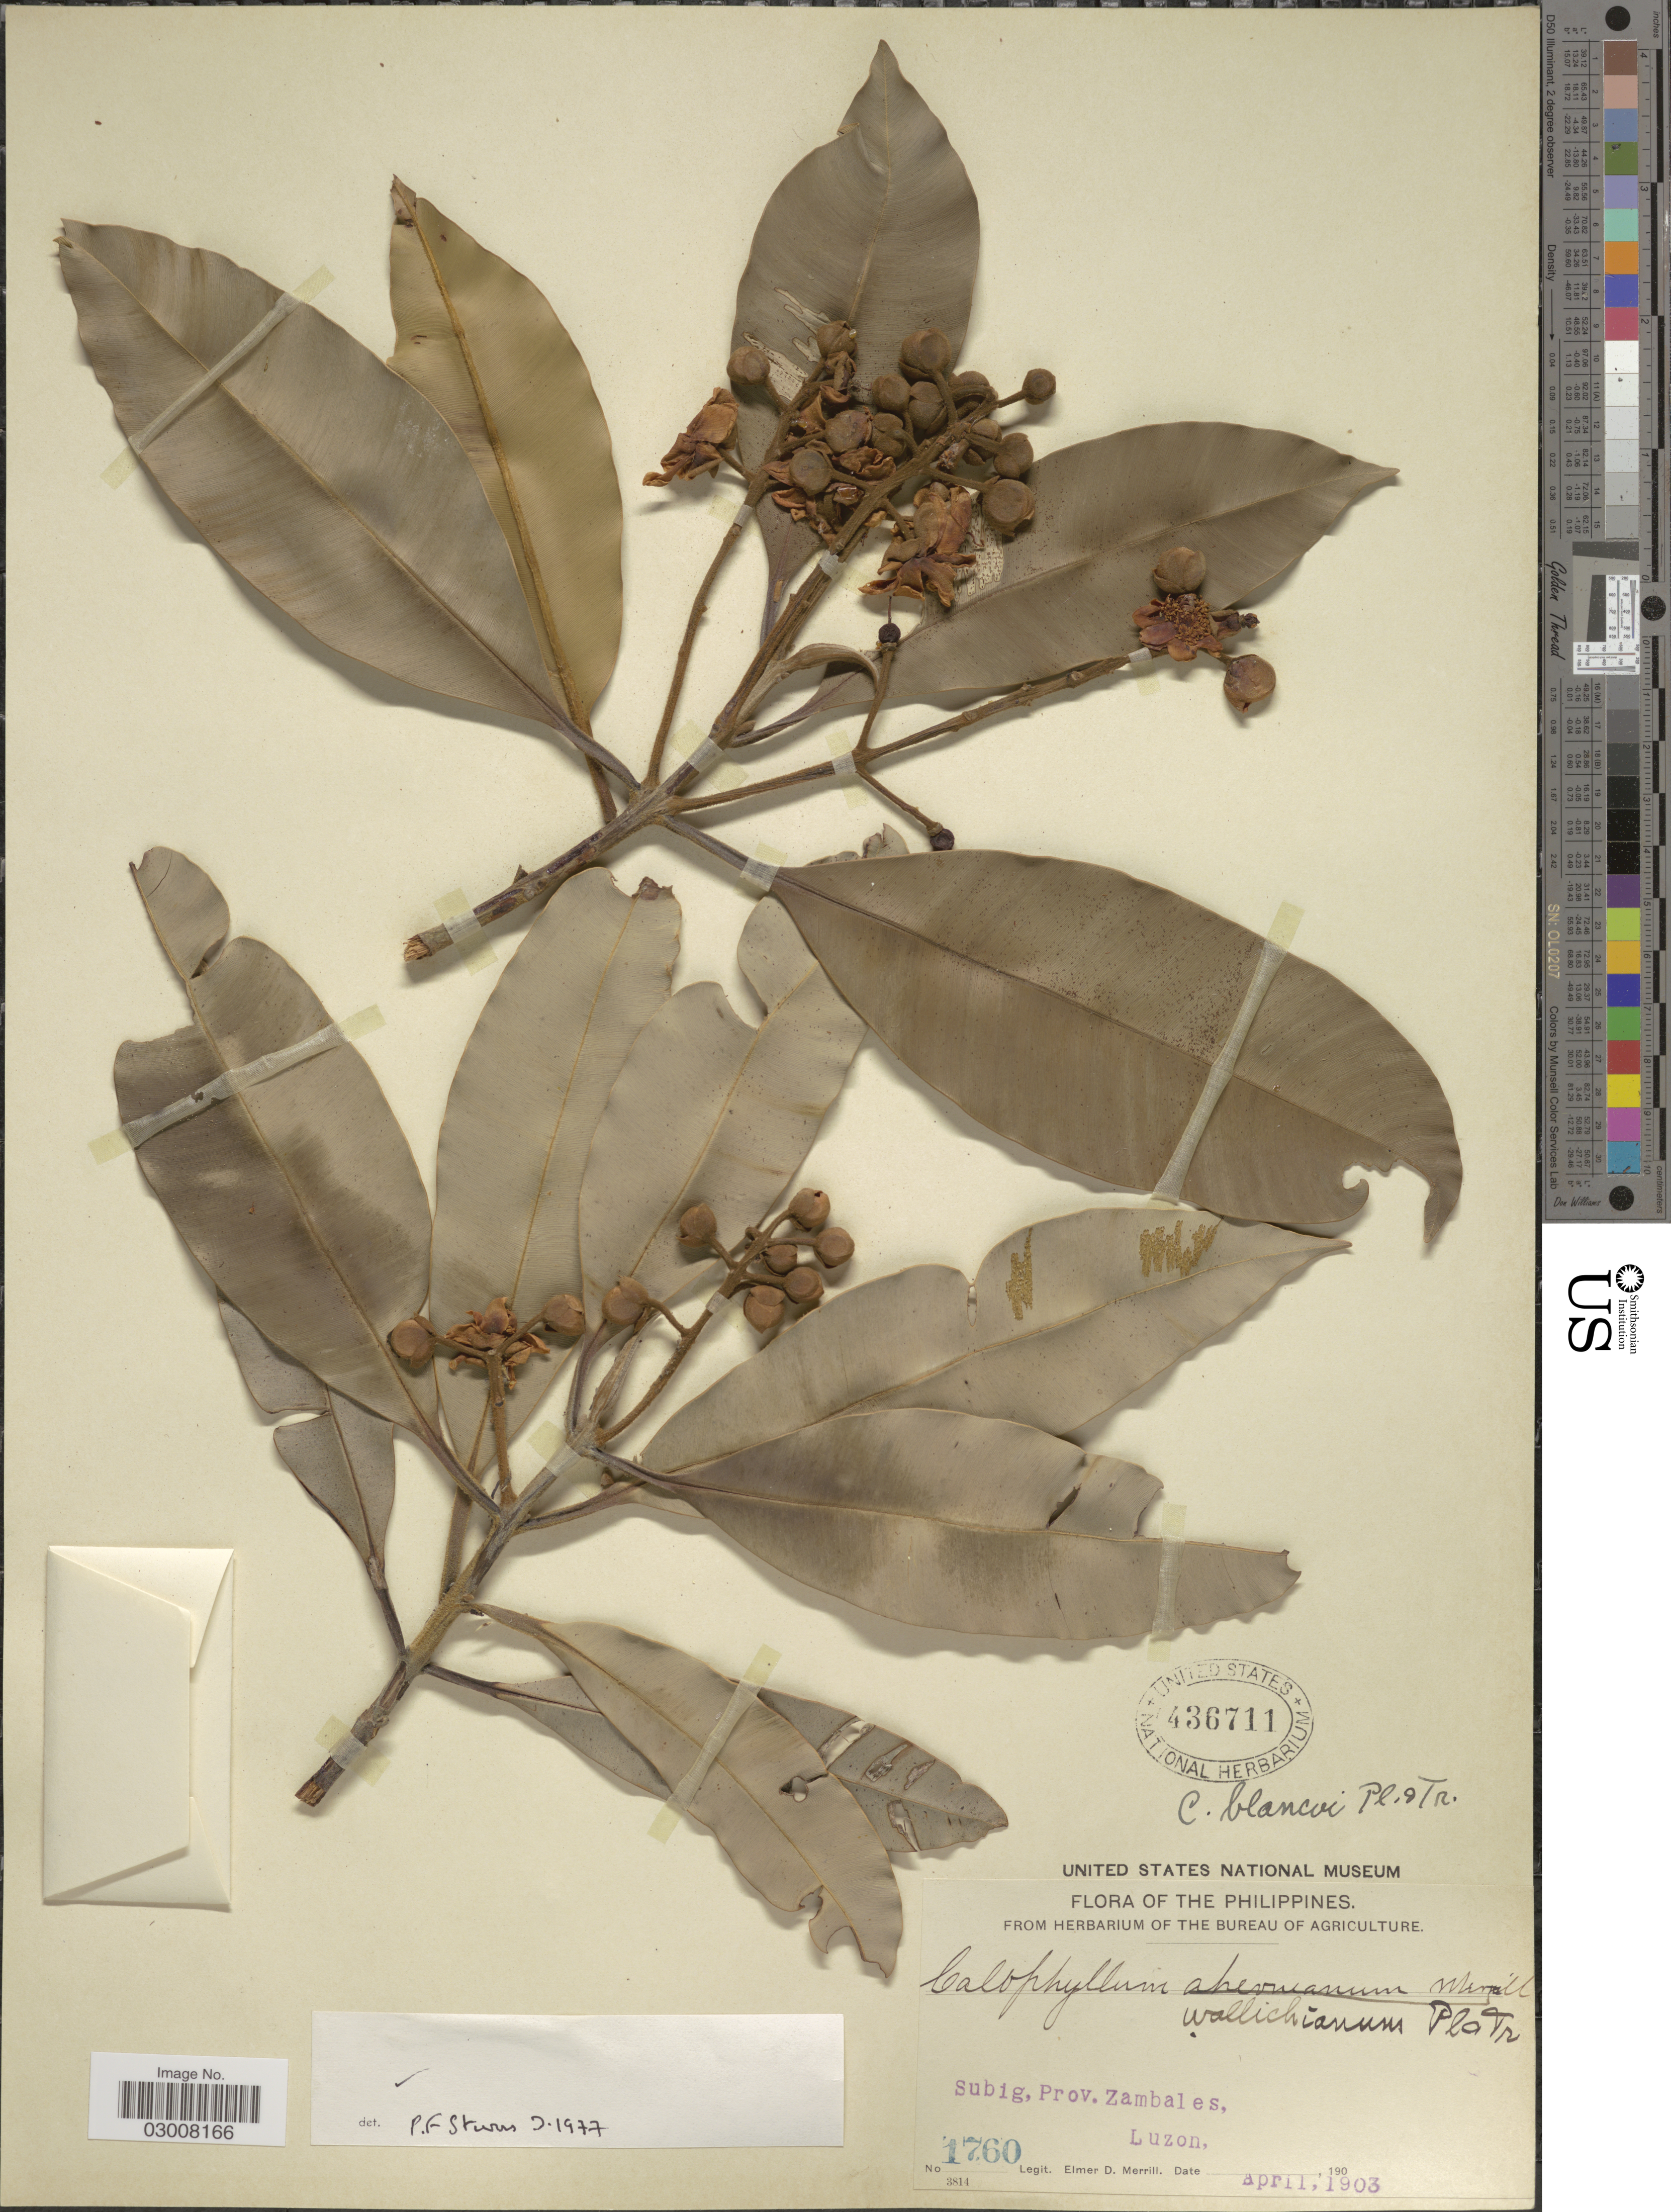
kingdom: Plantae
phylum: Tracheophyta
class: Magnoliopsida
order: Malpighiales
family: Calophyllaceae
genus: Calophyllum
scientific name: Calophyllum blancoi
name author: Planch. & Triana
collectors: E. D. Merrill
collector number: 1760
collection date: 1903-04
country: Philippines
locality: Subig, Prov. Zambales, Luzon.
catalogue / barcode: US 436711